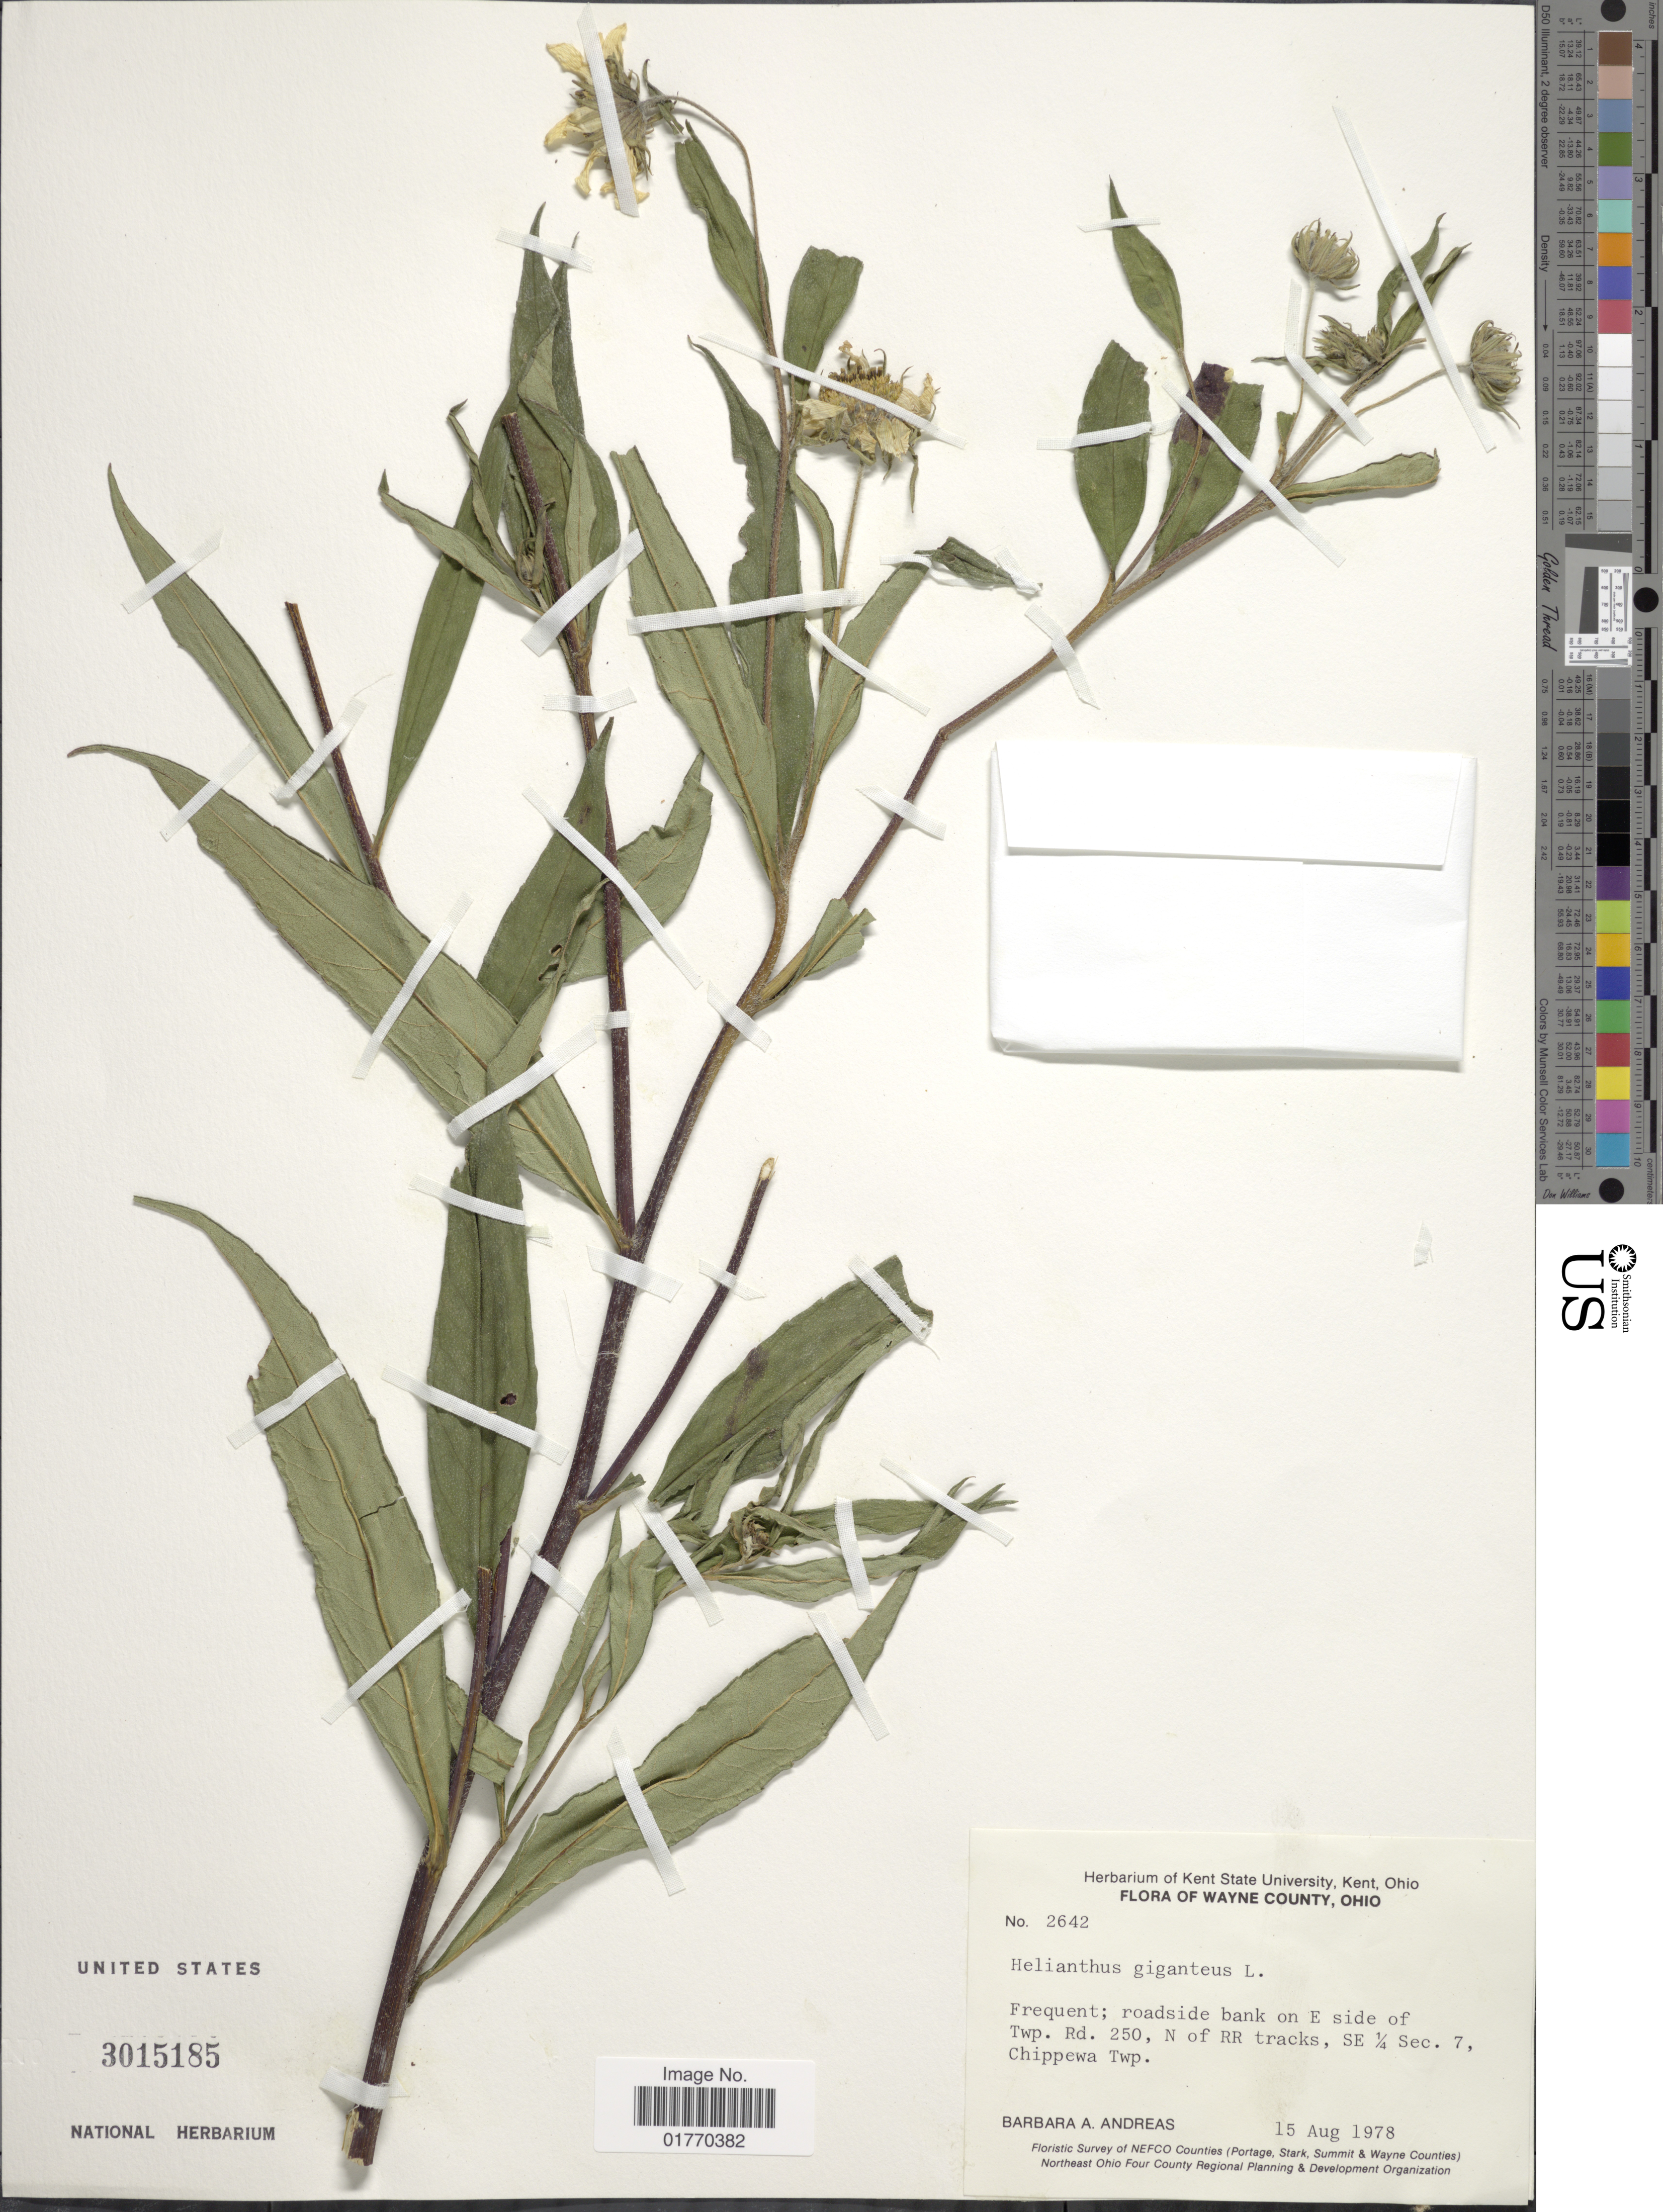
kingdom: Plantae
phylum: Tracheophyta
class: Magnoliopsida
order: Asterales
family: Asteraceae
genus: Helianthus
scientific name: Helianthus giganteus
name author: L.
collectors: B. A. Andreas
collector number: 2642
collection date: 1978-08-15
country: United States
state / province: Ohio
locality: Wayne County, Roadside bank on E side of Twp. Rd. 250, N of RR tracks, SE ¼ Sec. 7, Chippewa Twp.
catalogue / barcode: US 3015185